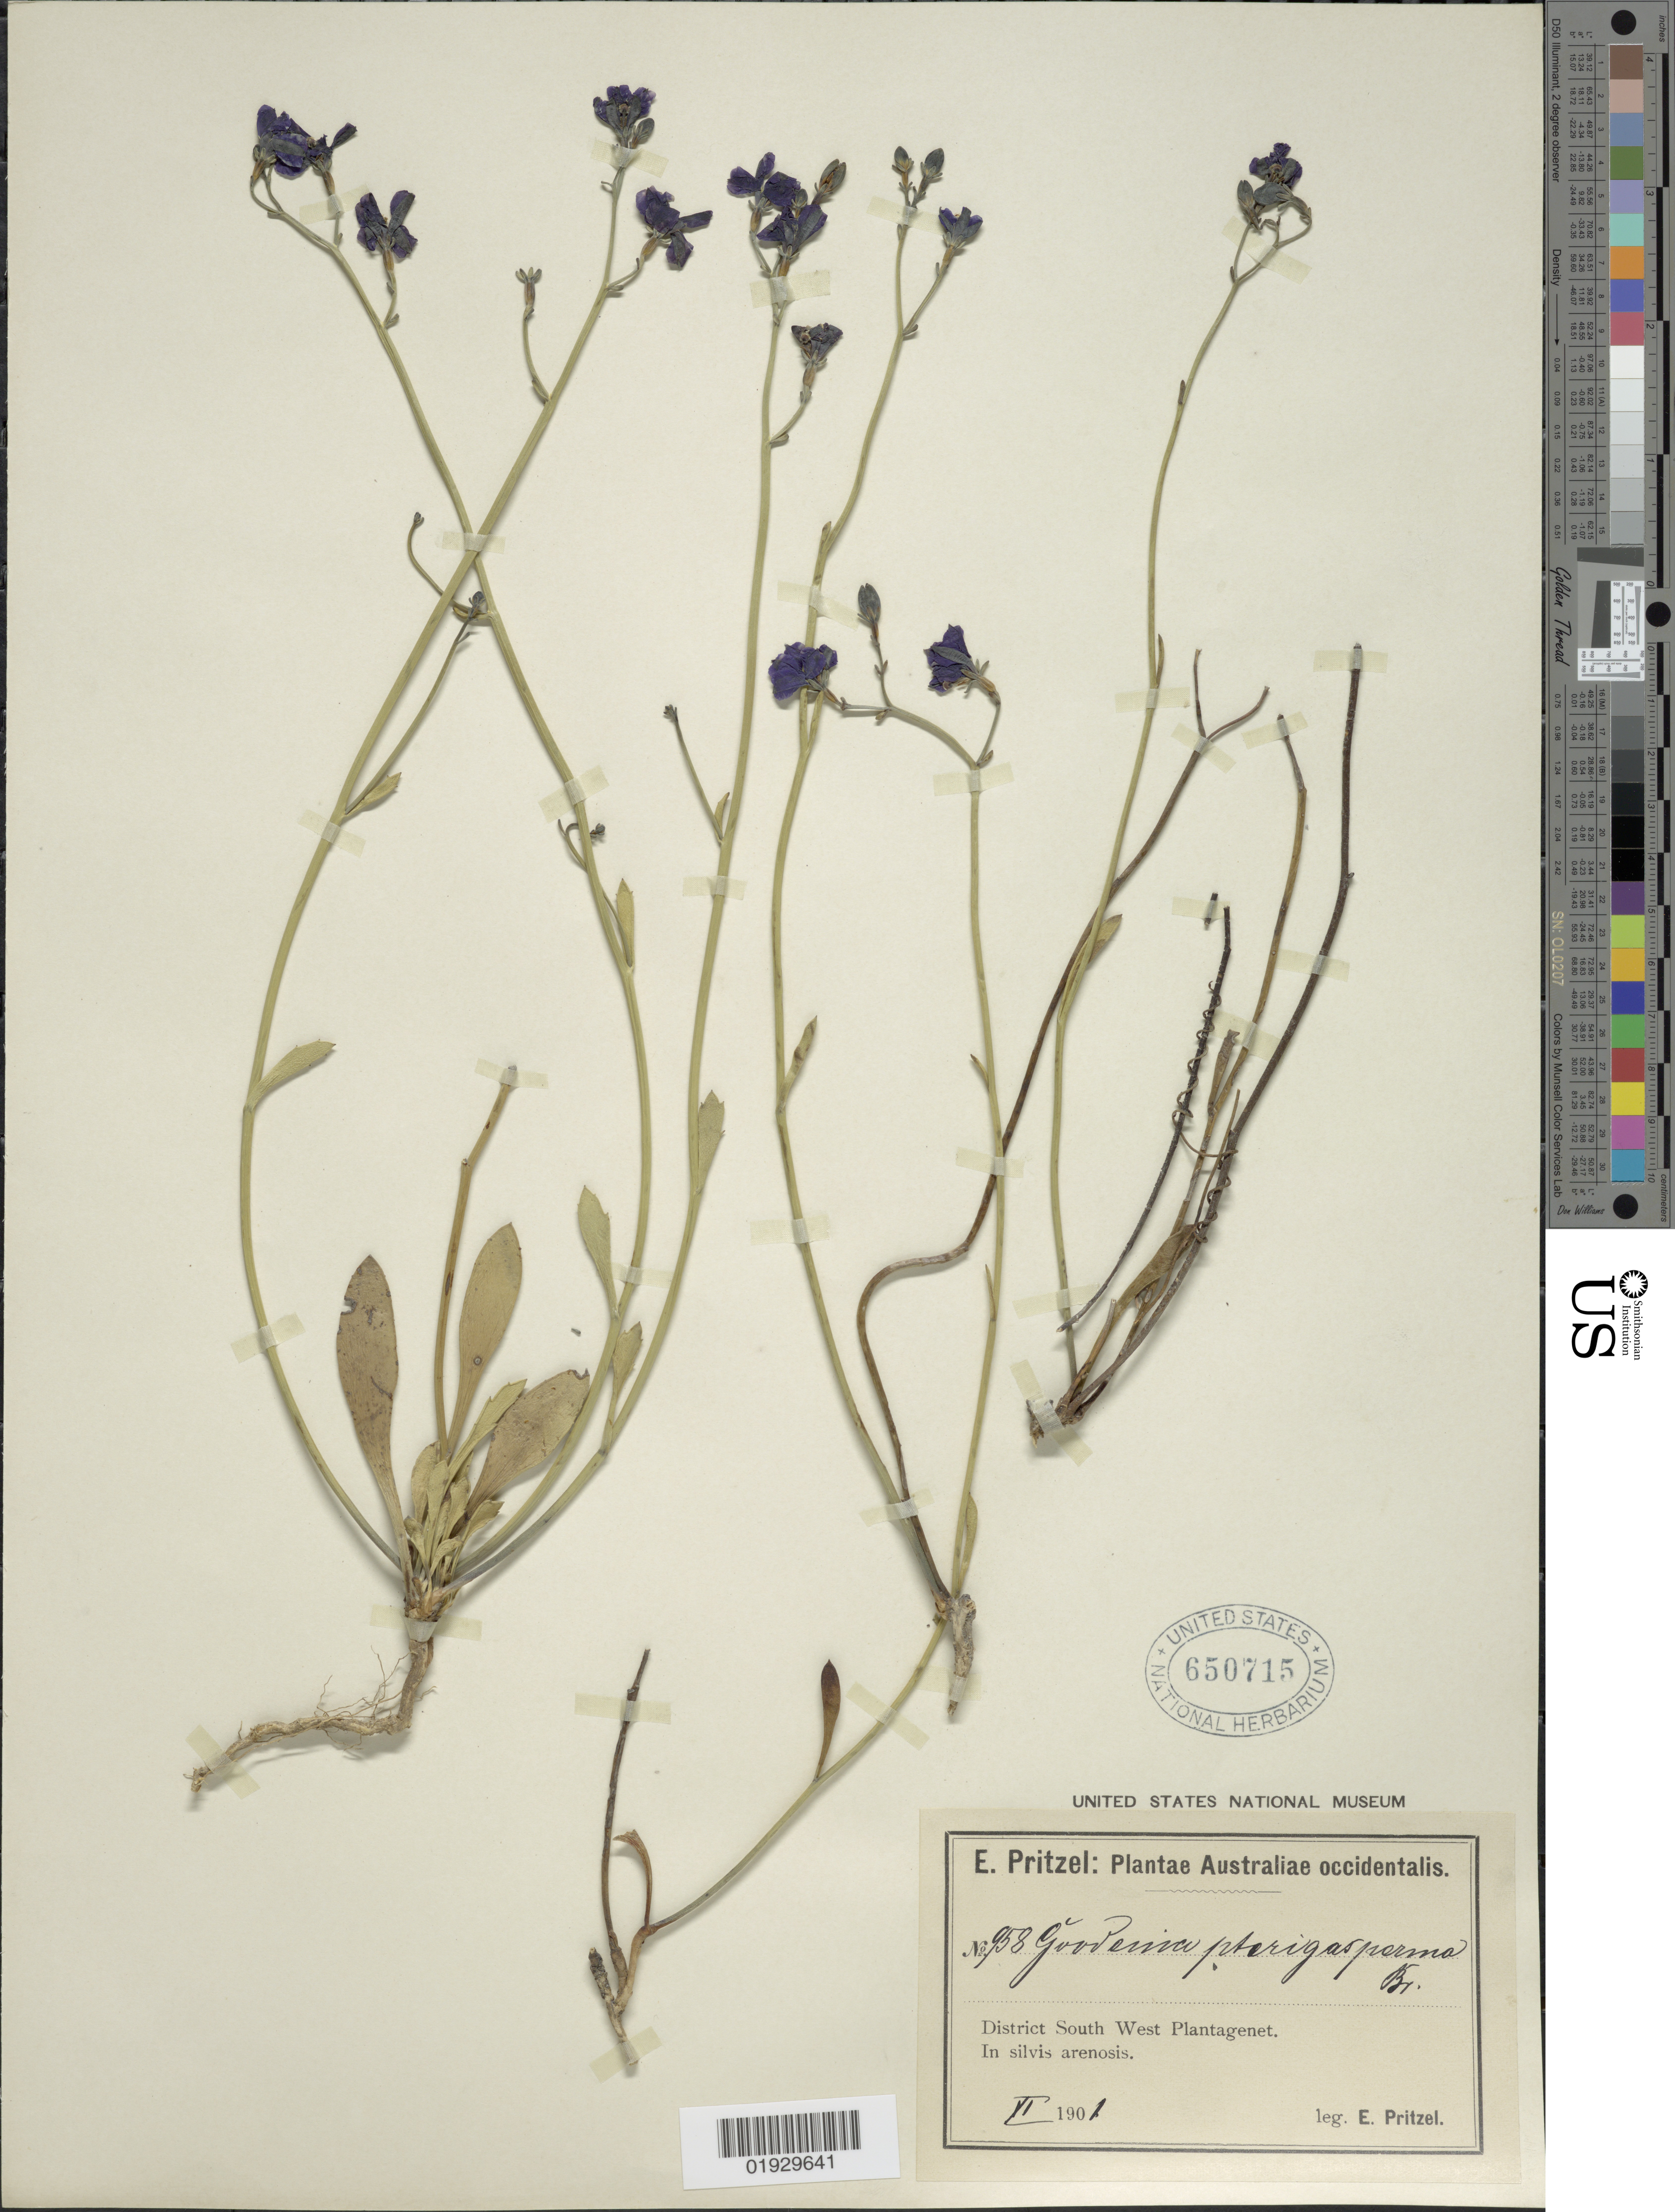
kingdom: Plantae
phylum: Tracheophyta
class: Magnoliopsida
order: Asterales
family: Goodeniaceae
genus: Goodenia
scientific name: Goodenia pterygosperma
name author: R. Br.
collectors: E. G. Pritzel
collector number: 958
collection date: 1901-11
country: Australia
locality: Australiae occidentalis. District South West Plantagenet. In silvis arenosis.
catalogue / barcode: US 650715